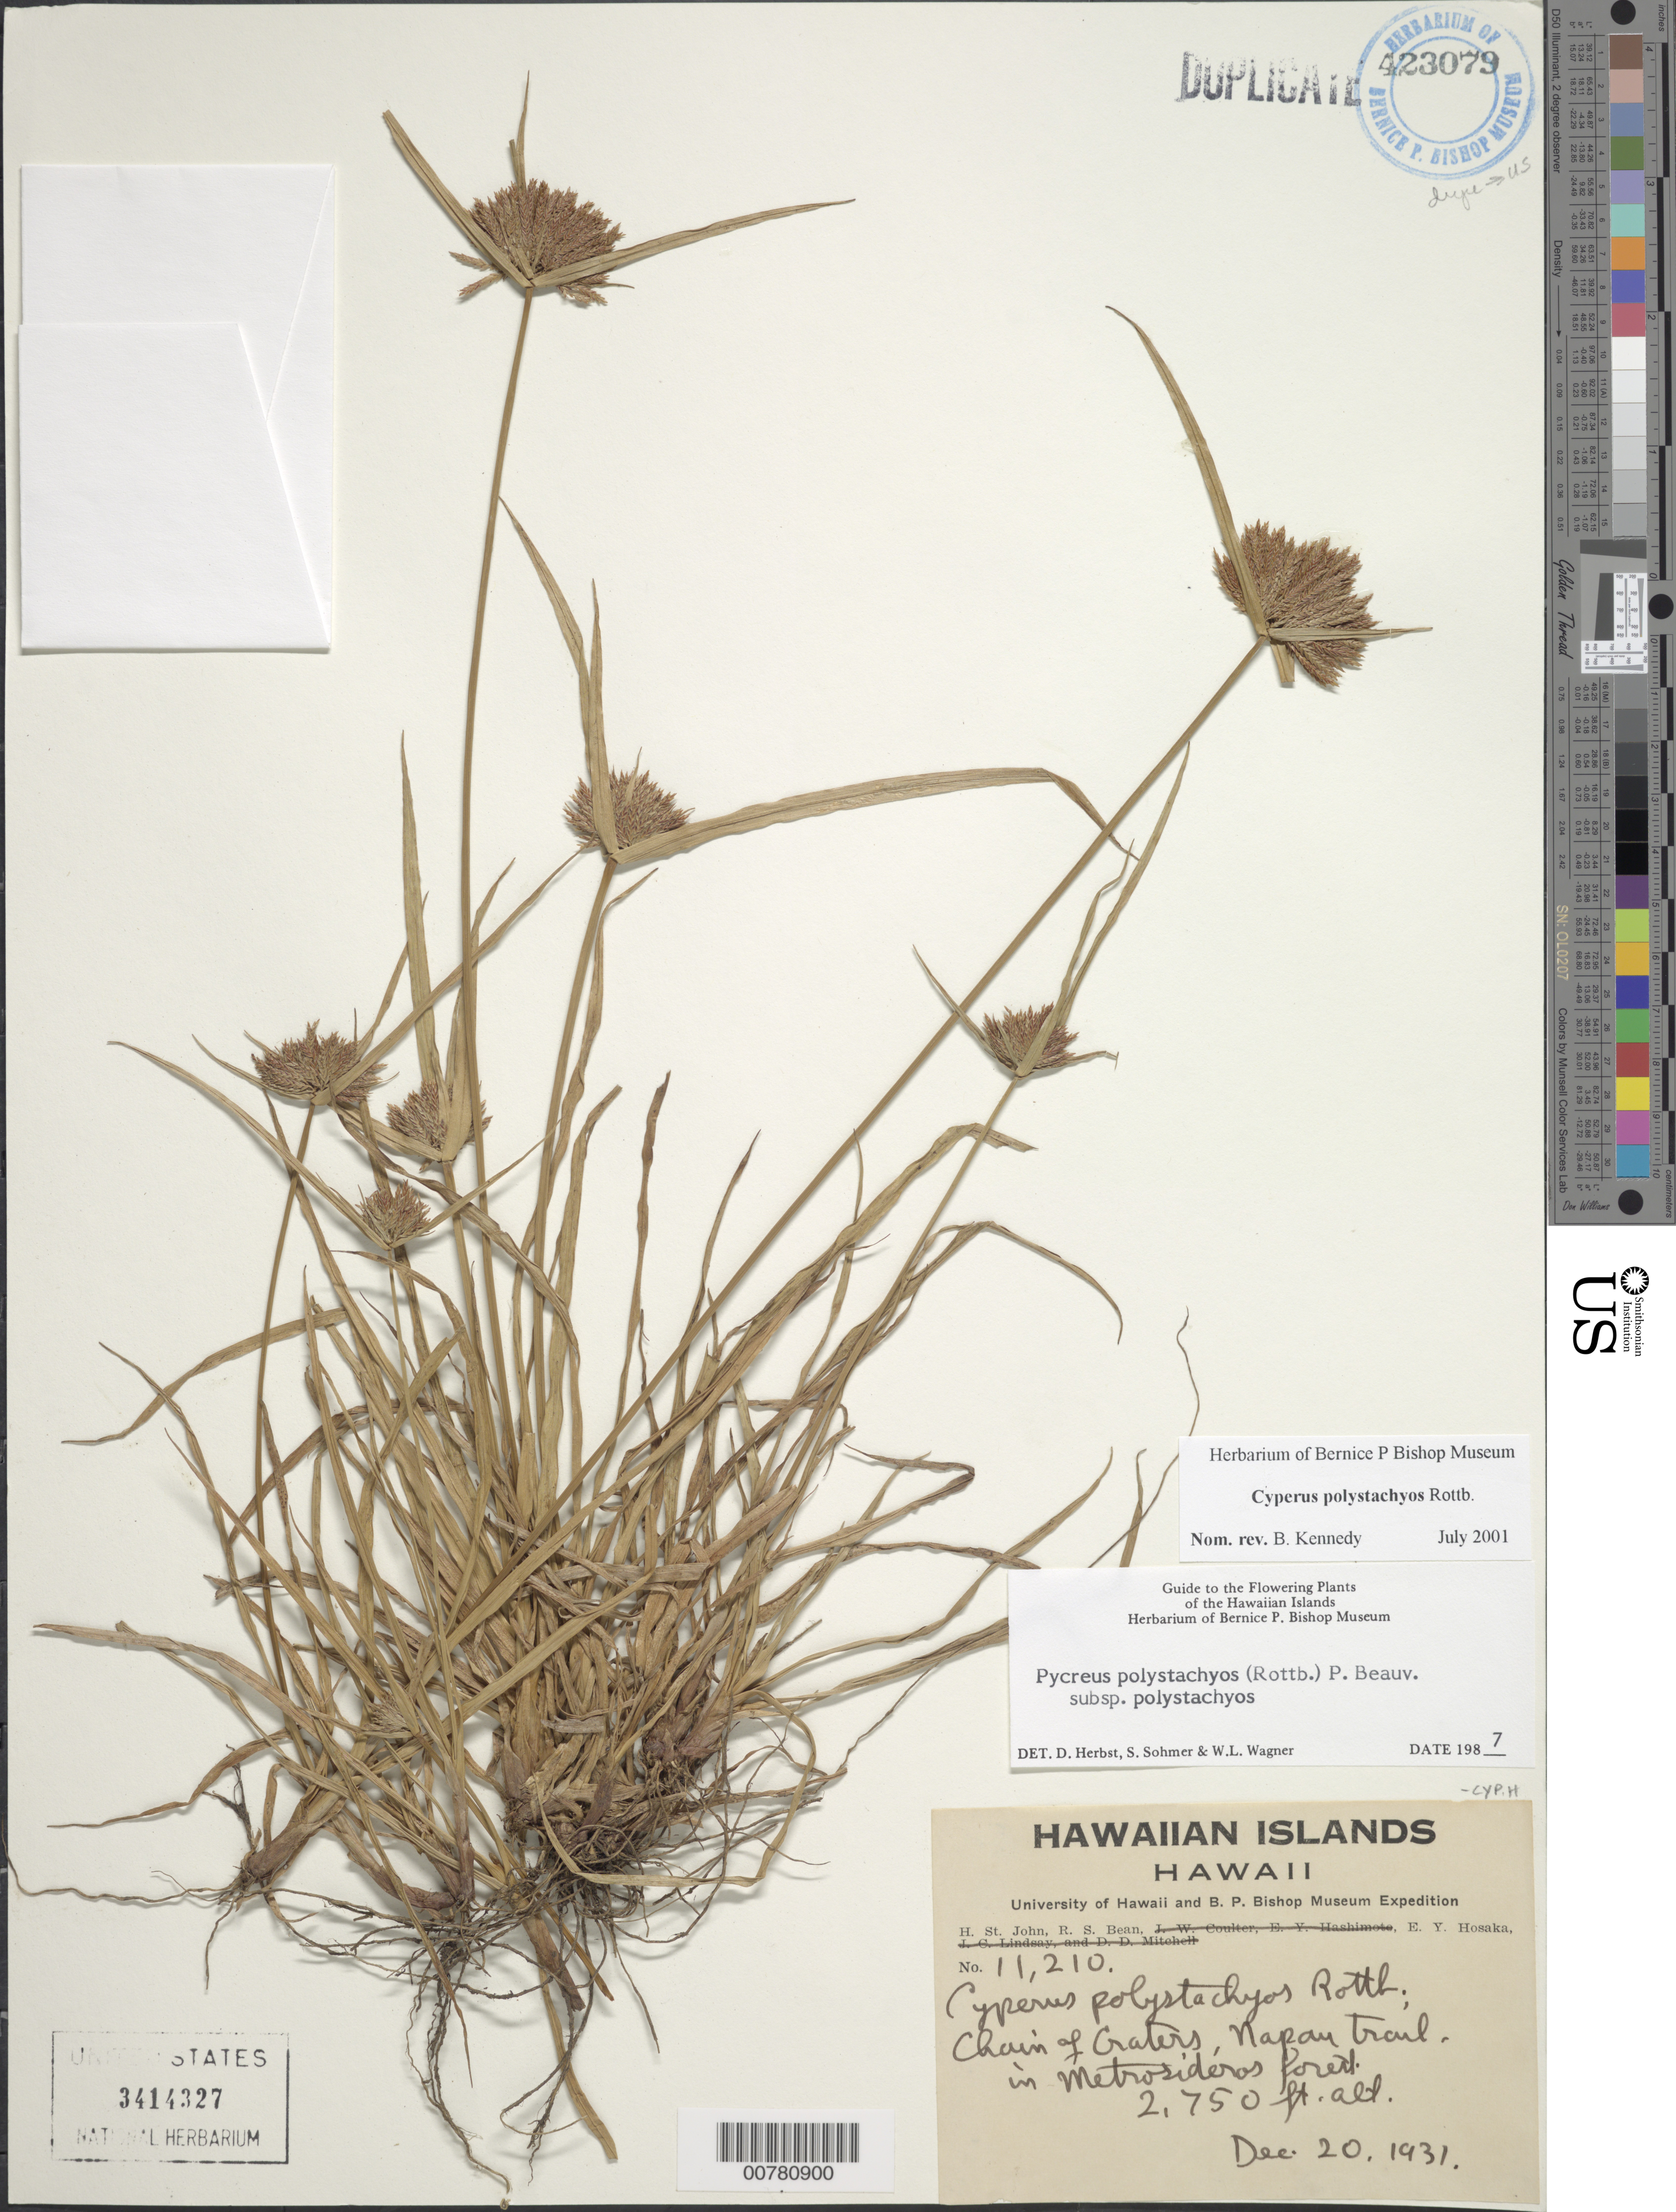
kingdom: Plantae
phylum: Tracheophyta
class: Liliopsida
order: Poales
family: Cyperaceae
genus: Cyperus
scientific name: Cyperus polystachyos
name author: Rottb.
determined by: Kennedy, B.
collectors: H. St. John, R. Bean & E. Y. Hosaka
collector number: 11210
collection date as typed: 20 Dec 1931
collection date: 1931-12-20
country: United States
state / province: Hawaii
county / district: Hawaii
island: Hawaii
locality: Chain of Craters, Napau Trail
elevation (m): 838.2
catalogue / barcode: US 3414327